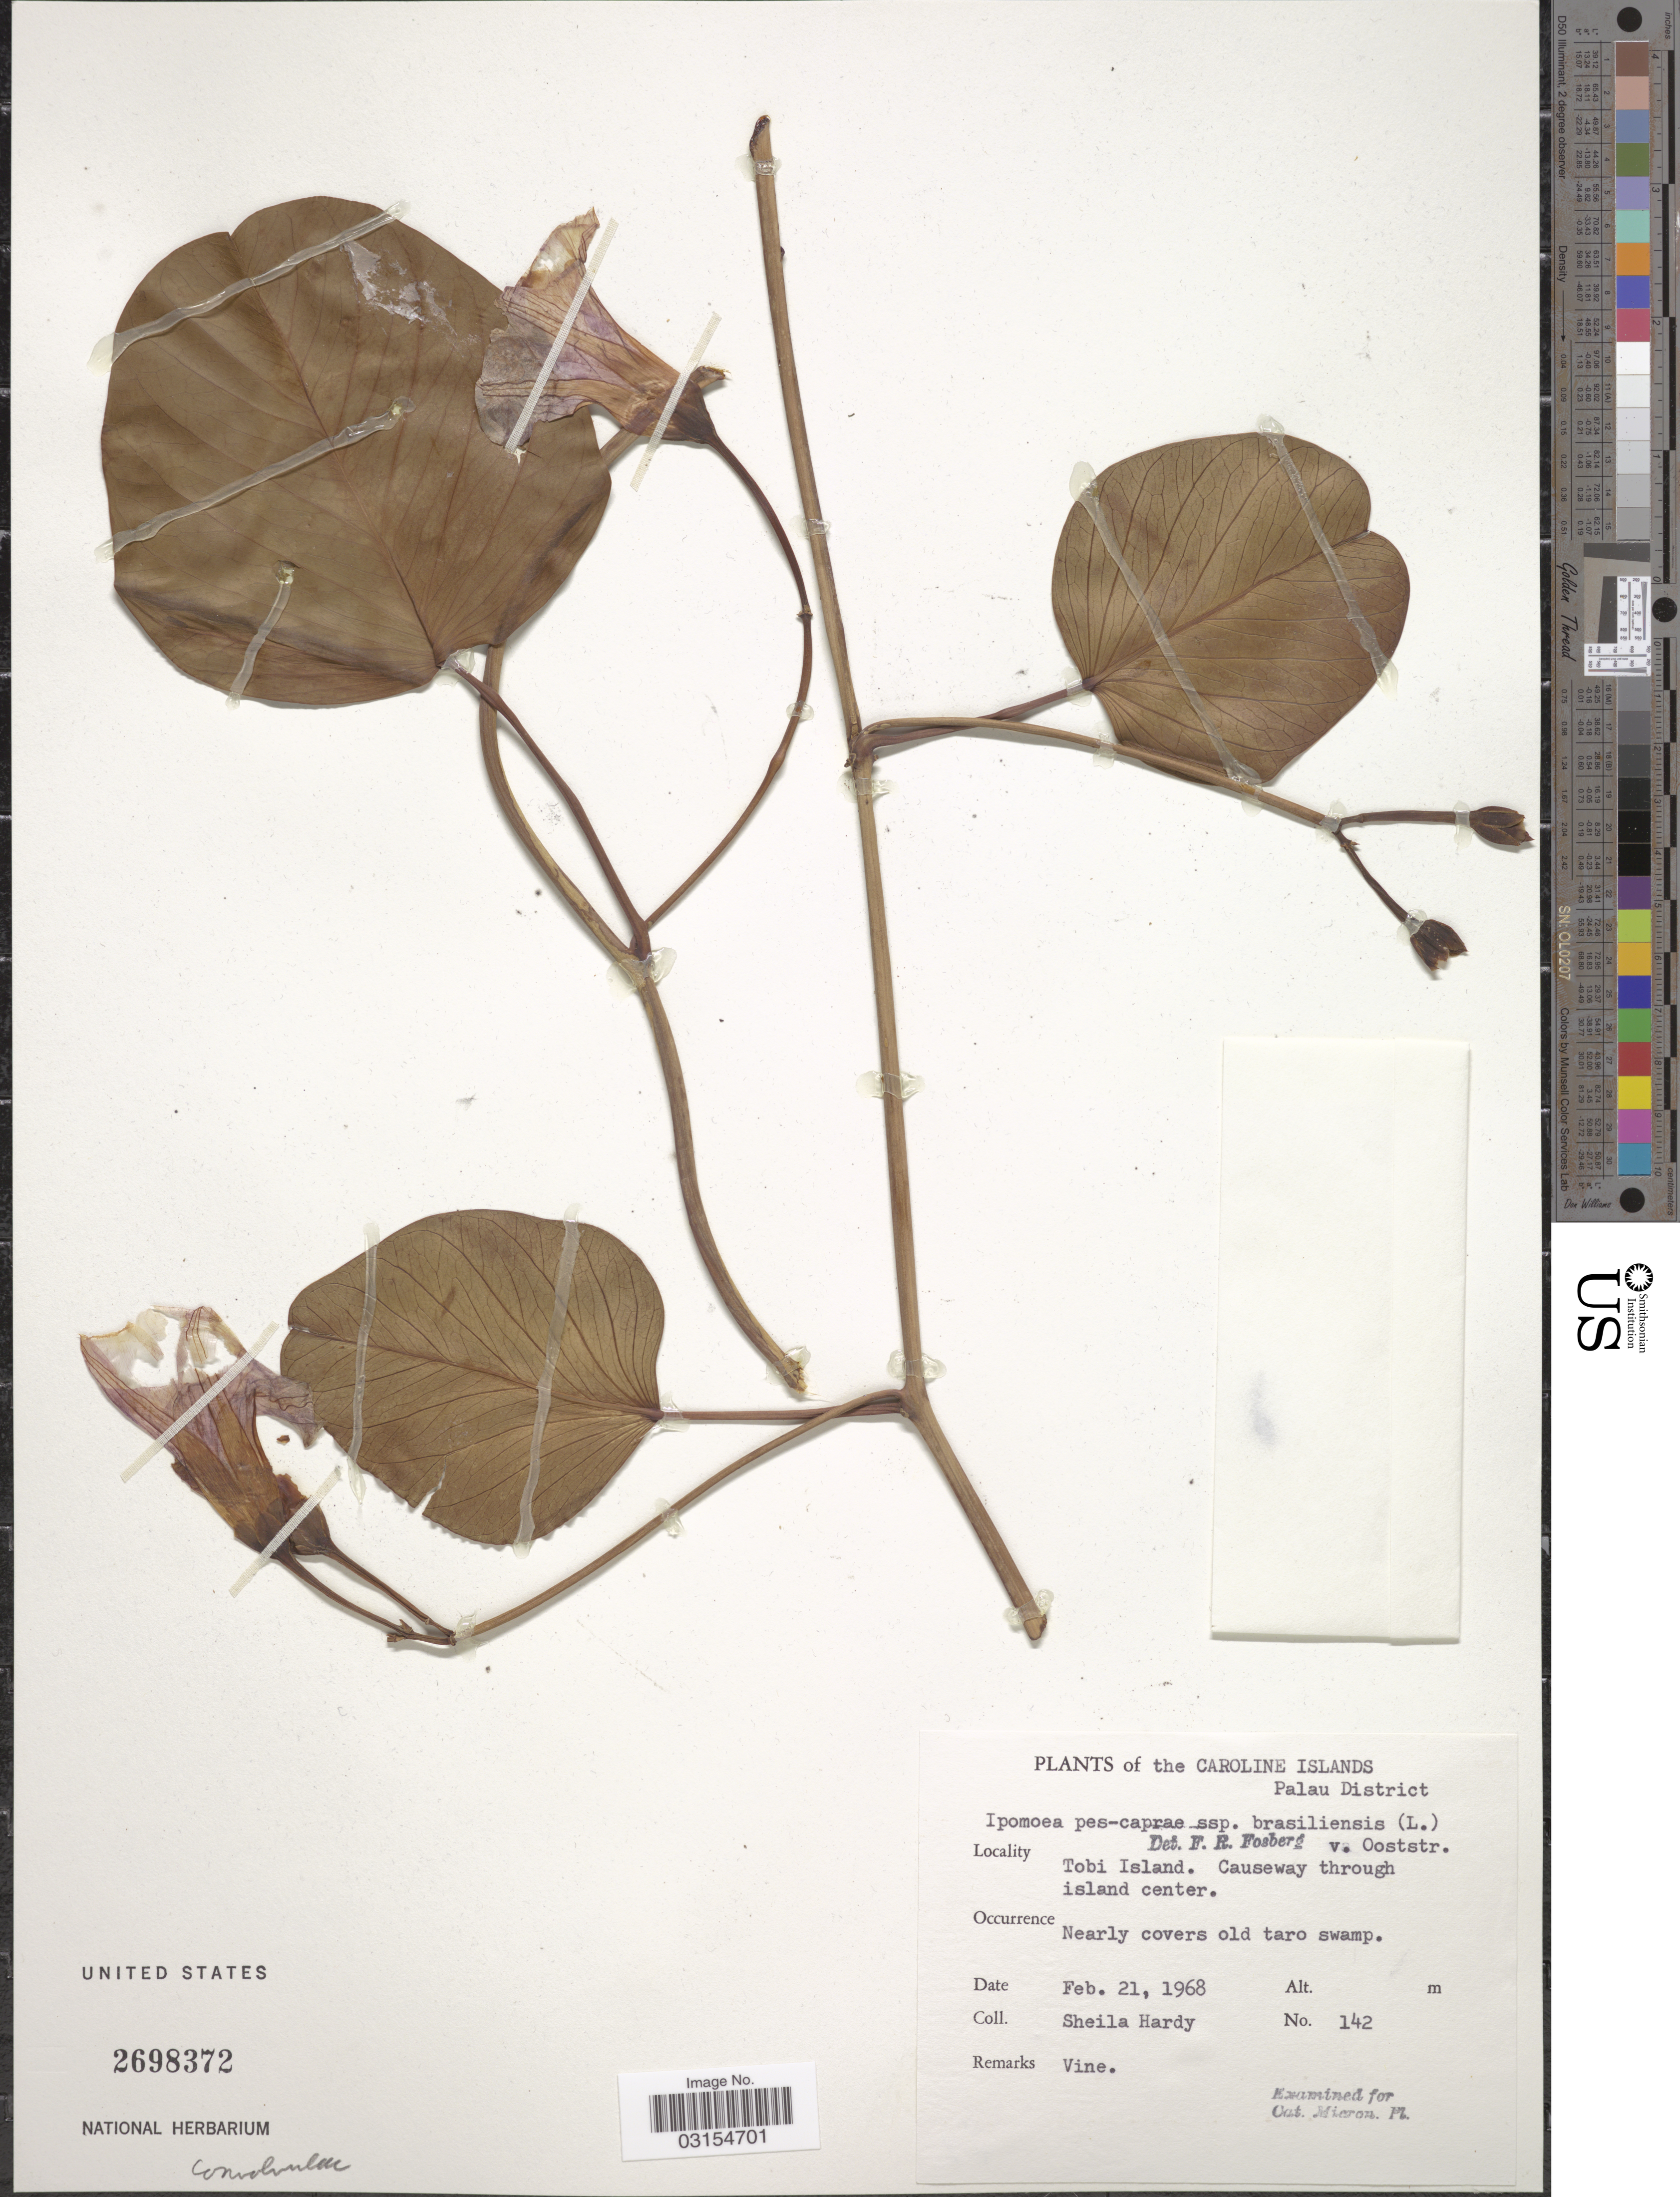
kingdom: Plantae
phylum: Tracheophyta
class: Magnoliopsida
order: Solanales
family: Convolvulaceae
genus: Ipomoea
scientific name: Ipomoea pes-caprae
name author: (L.) R. Br.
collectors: S. Hardy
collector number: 142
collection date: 1968-02-21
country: Palau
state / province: Belau Outliers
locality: The Caroline Islands, Palau District, Tobi Island. Causeway through island center.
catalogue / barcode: US 2698372